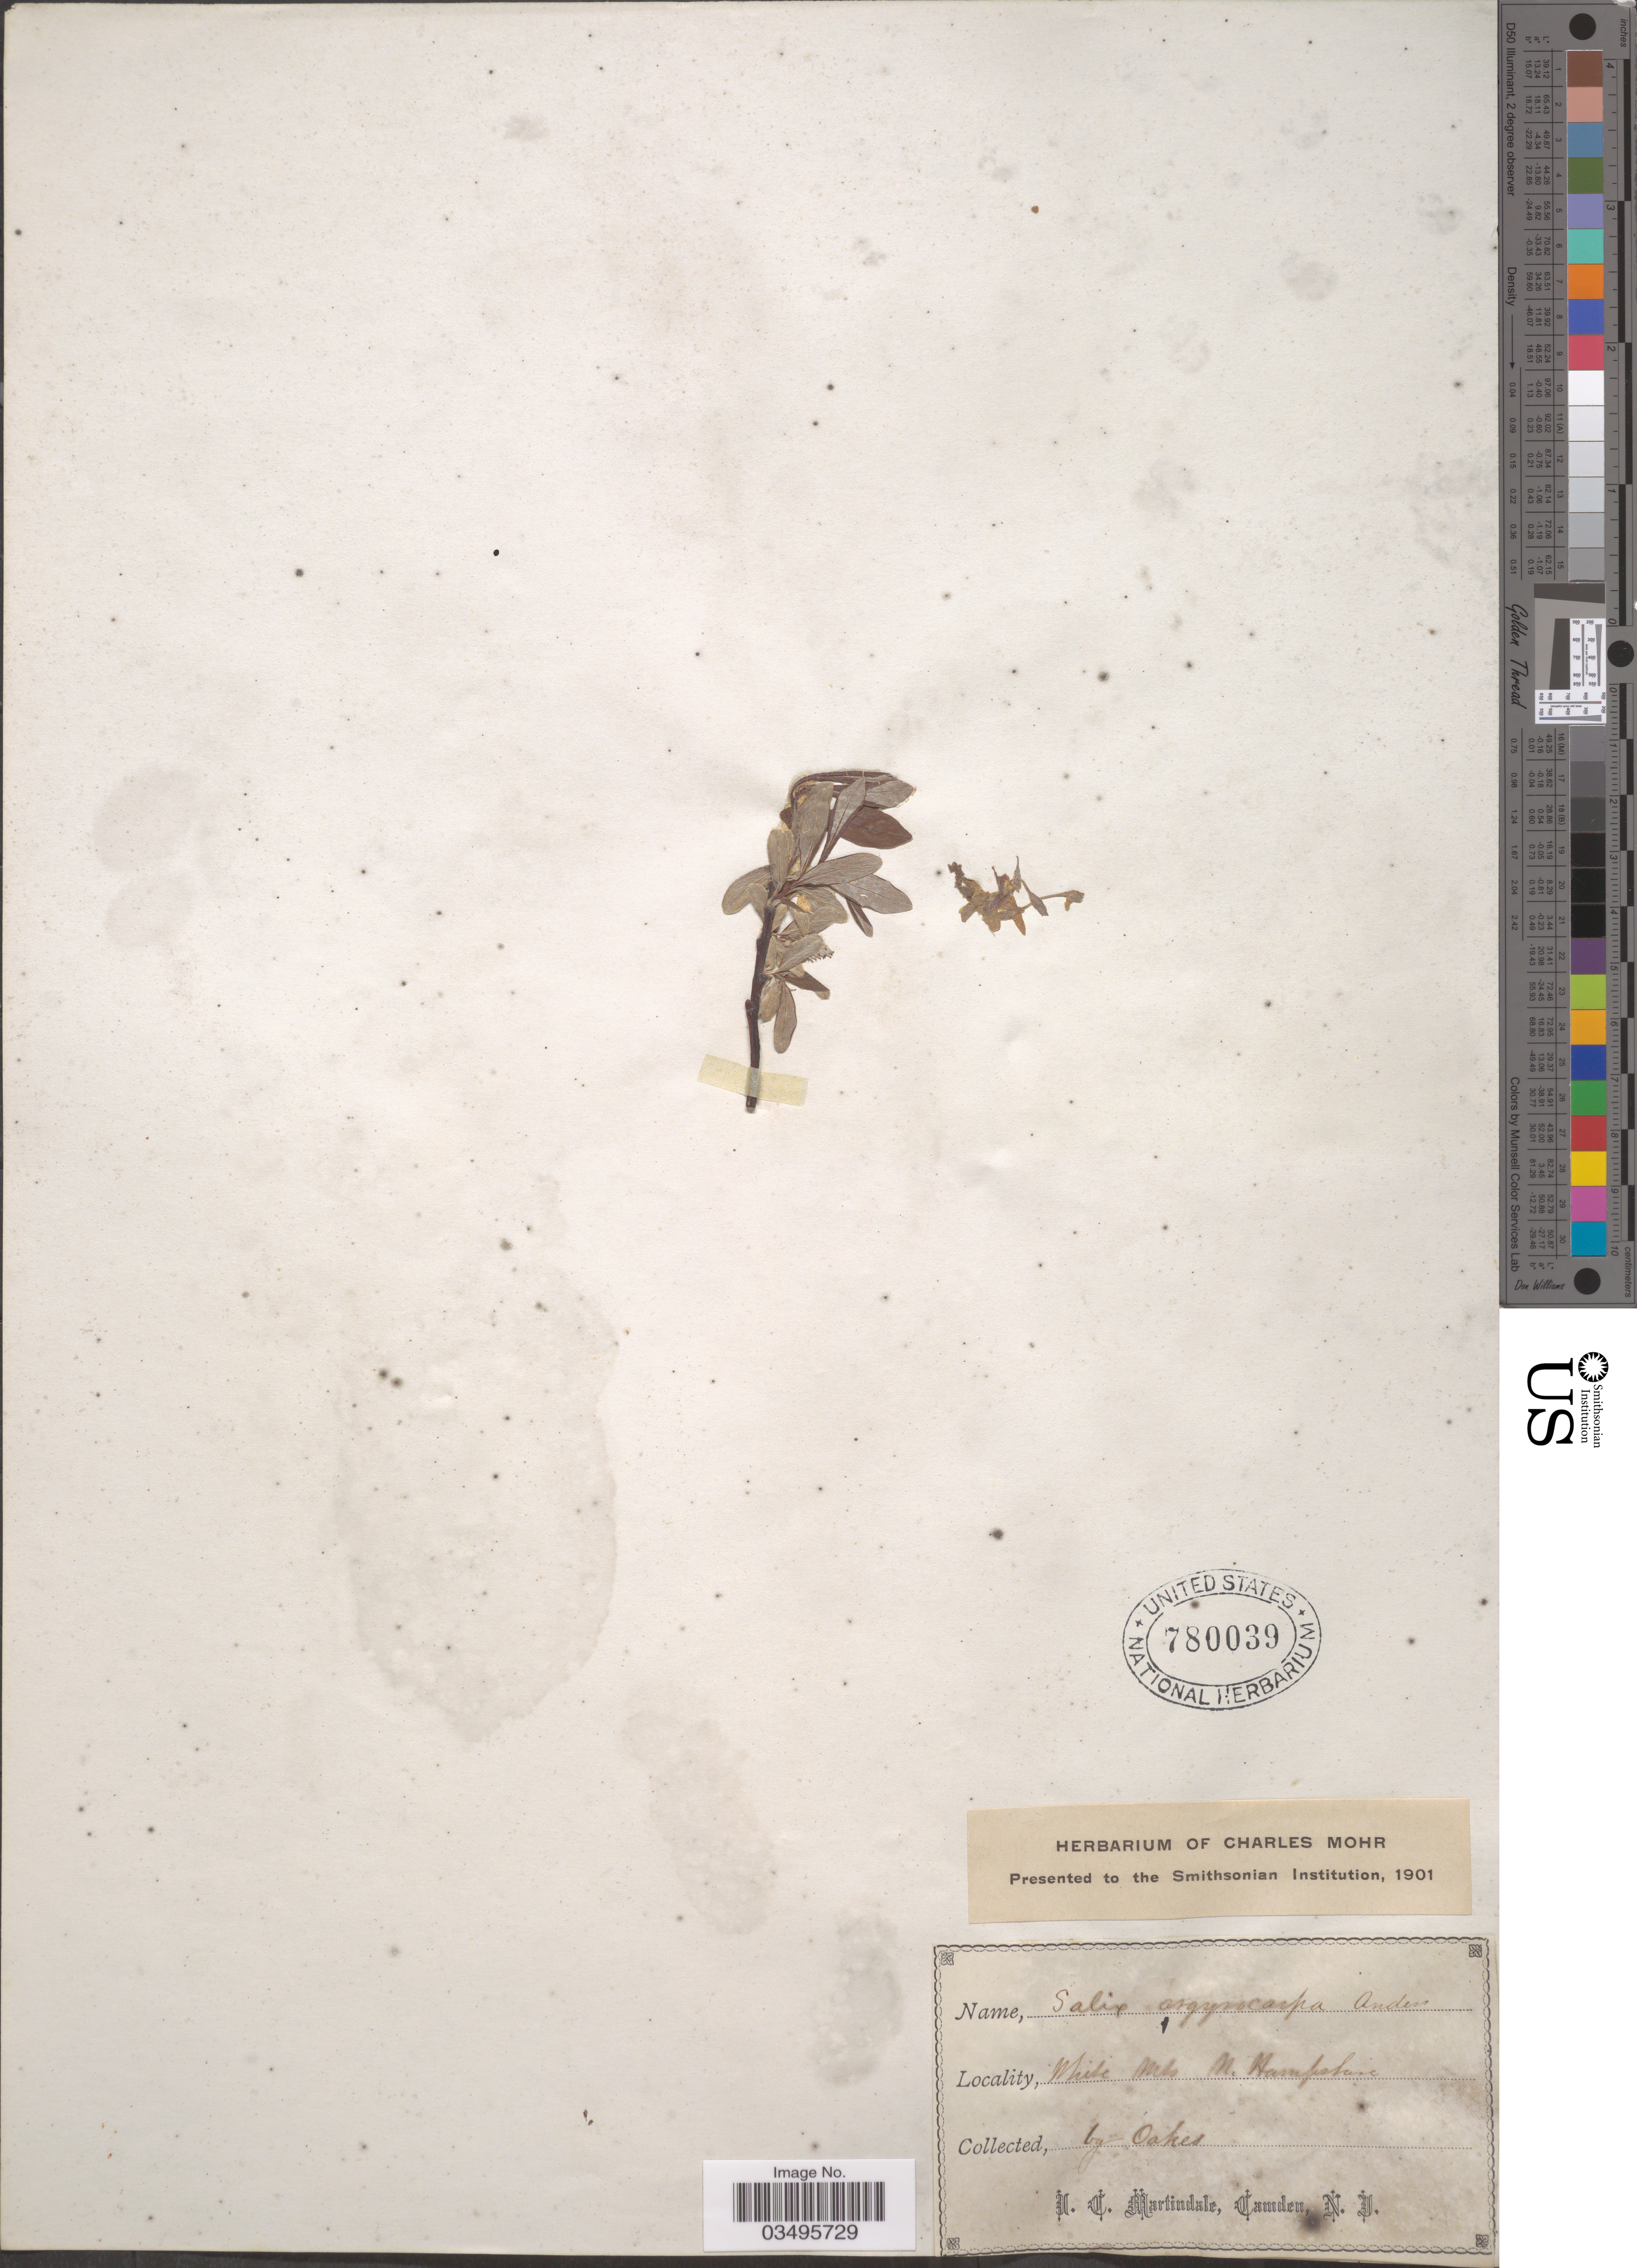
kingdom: Plantae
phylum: Tracheophyta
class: Magnoliopsida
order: Malpighiales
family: Salicaceae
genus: Salix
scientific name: Salix argyrocarpa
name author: L. Andersson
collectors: -. Oakes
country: United States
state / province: New Hampshire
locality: White Mts.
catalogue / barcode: US 780039